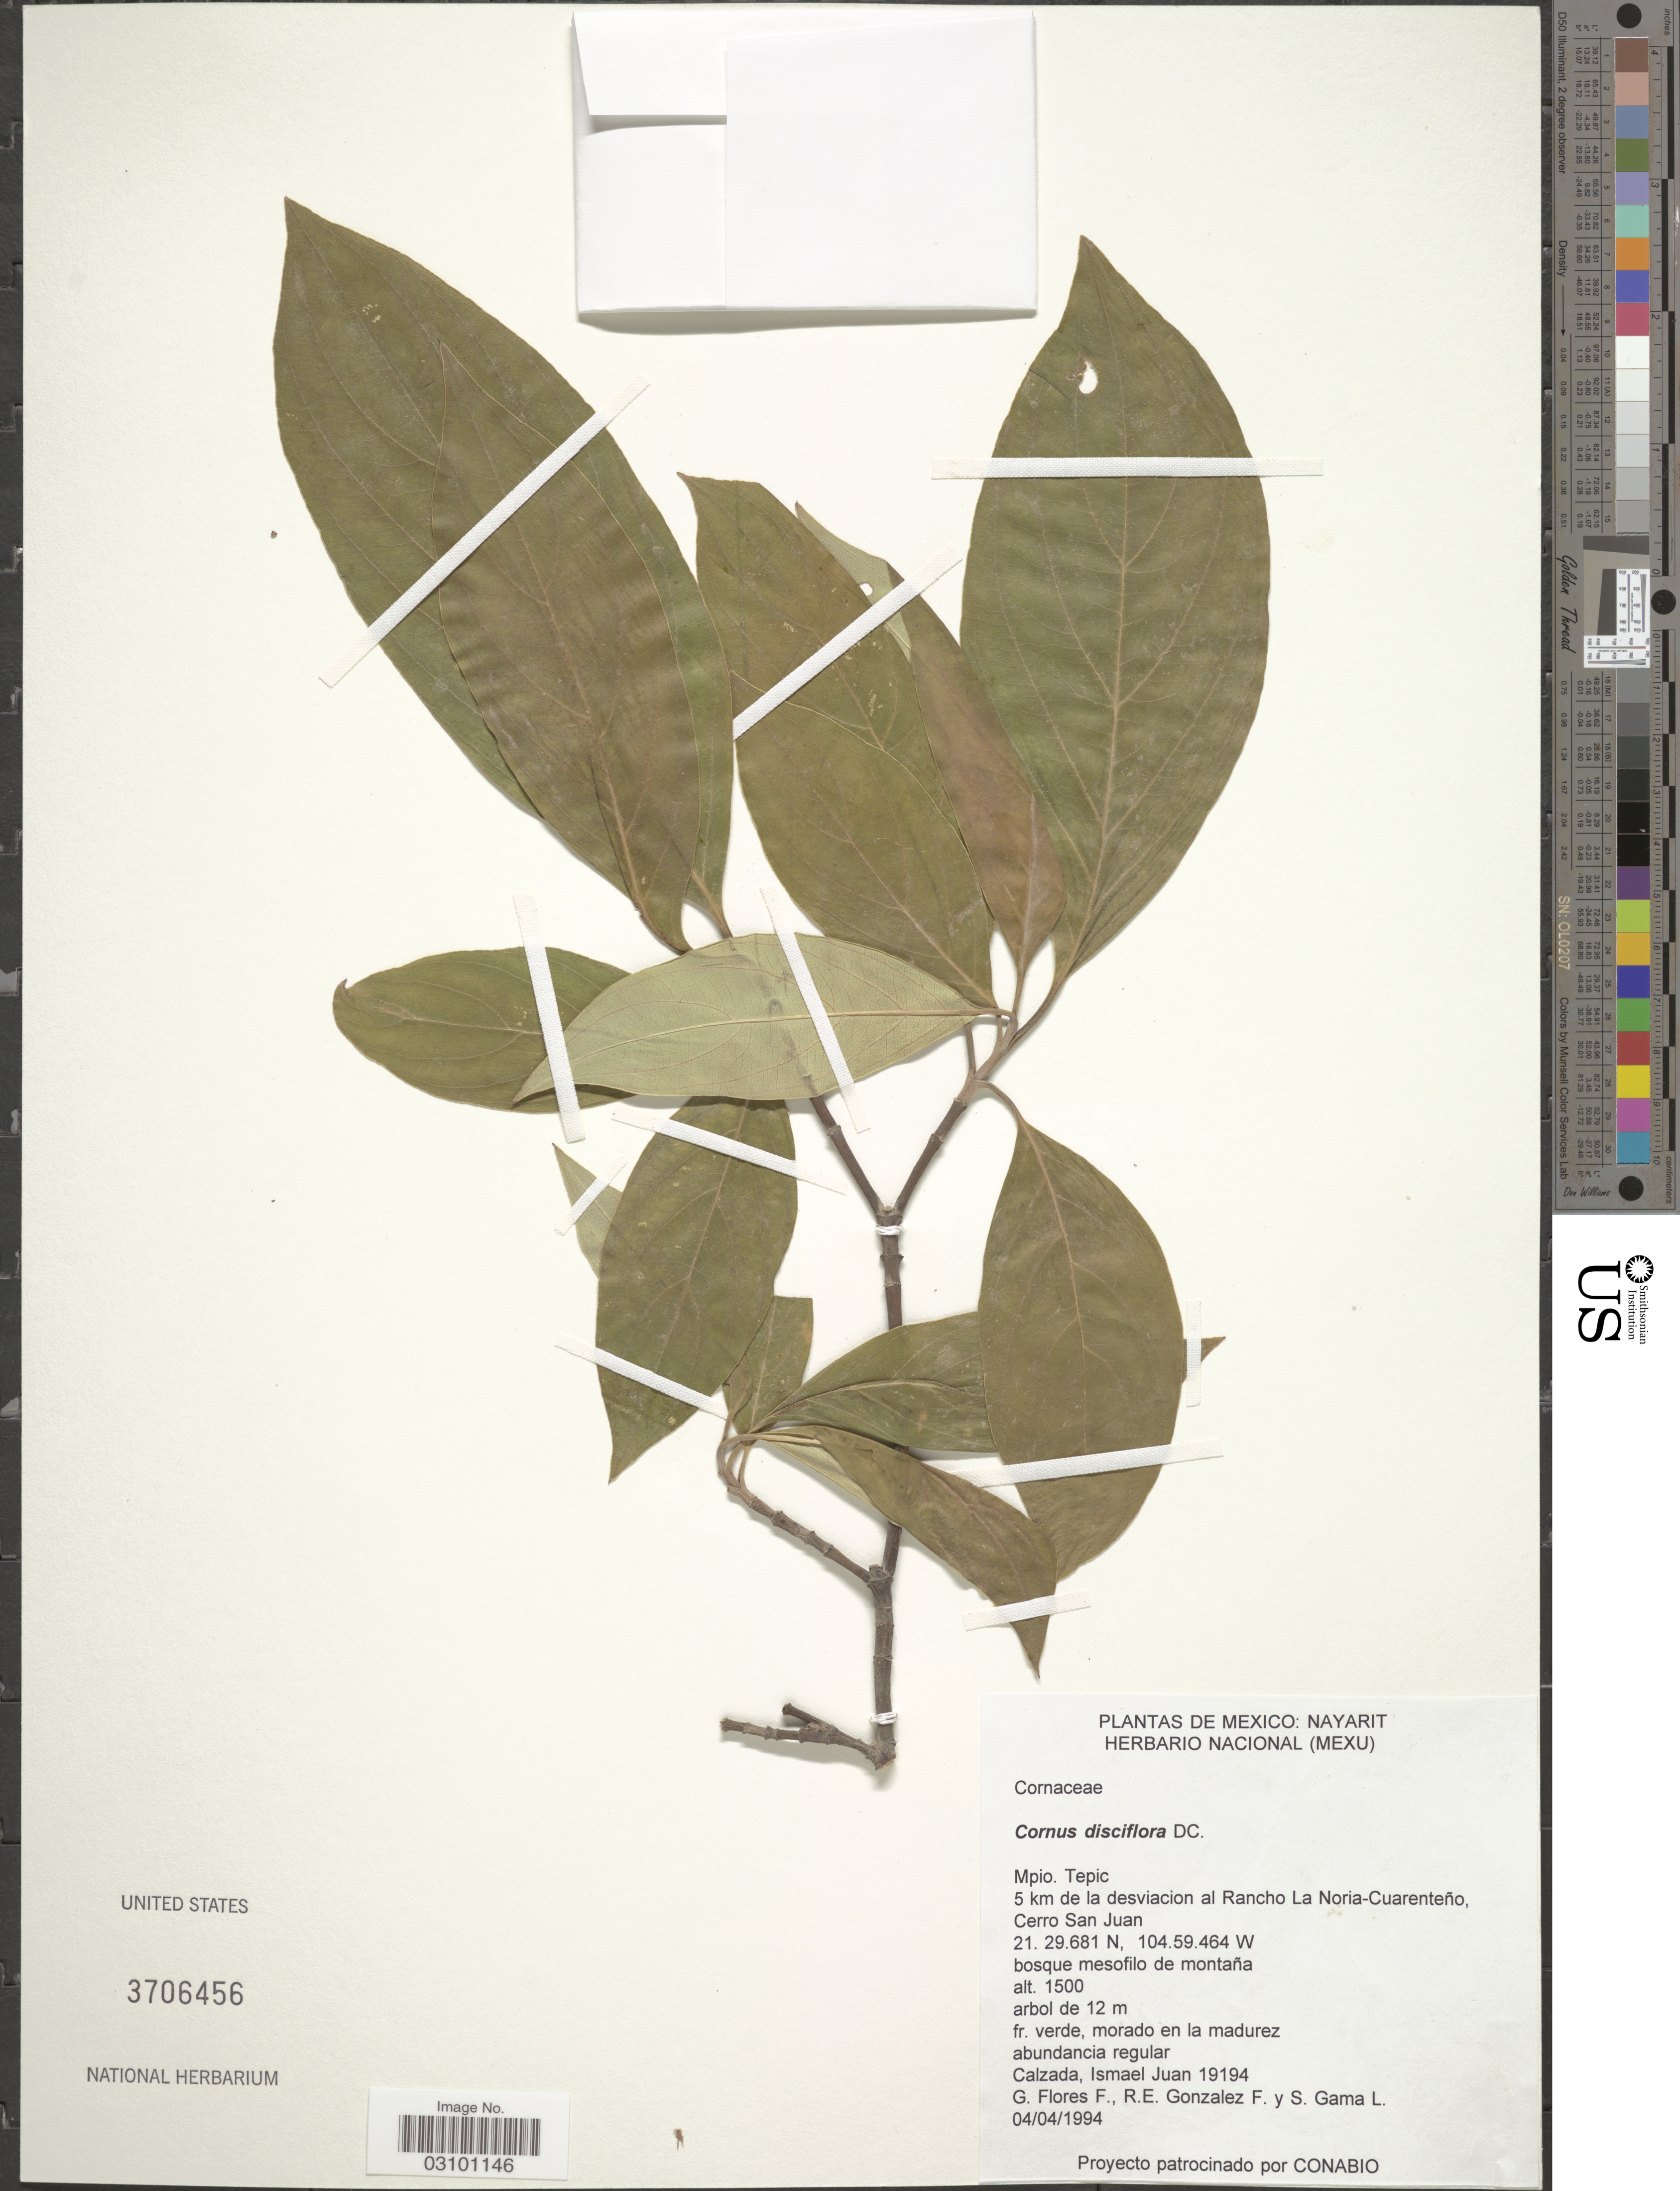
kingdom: Plantae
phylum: Tracheophyta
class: Magnoliopsida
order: Cornales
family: Cornaceae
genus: Cornus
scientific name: Cornus disciflora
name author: Moc. & Sessé ex DC.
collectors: J. I. Calzada, G. Flores F., R. E. Gonzalez F. & S. Gama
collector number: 19194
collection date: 1994-04-04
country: Mexico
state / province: Nayarit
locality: Mpio. Tepic. 5 km de la desviacion al Rancho La Noria-Cuarenteño, Cerro San Juan.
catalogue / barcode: US 3706456